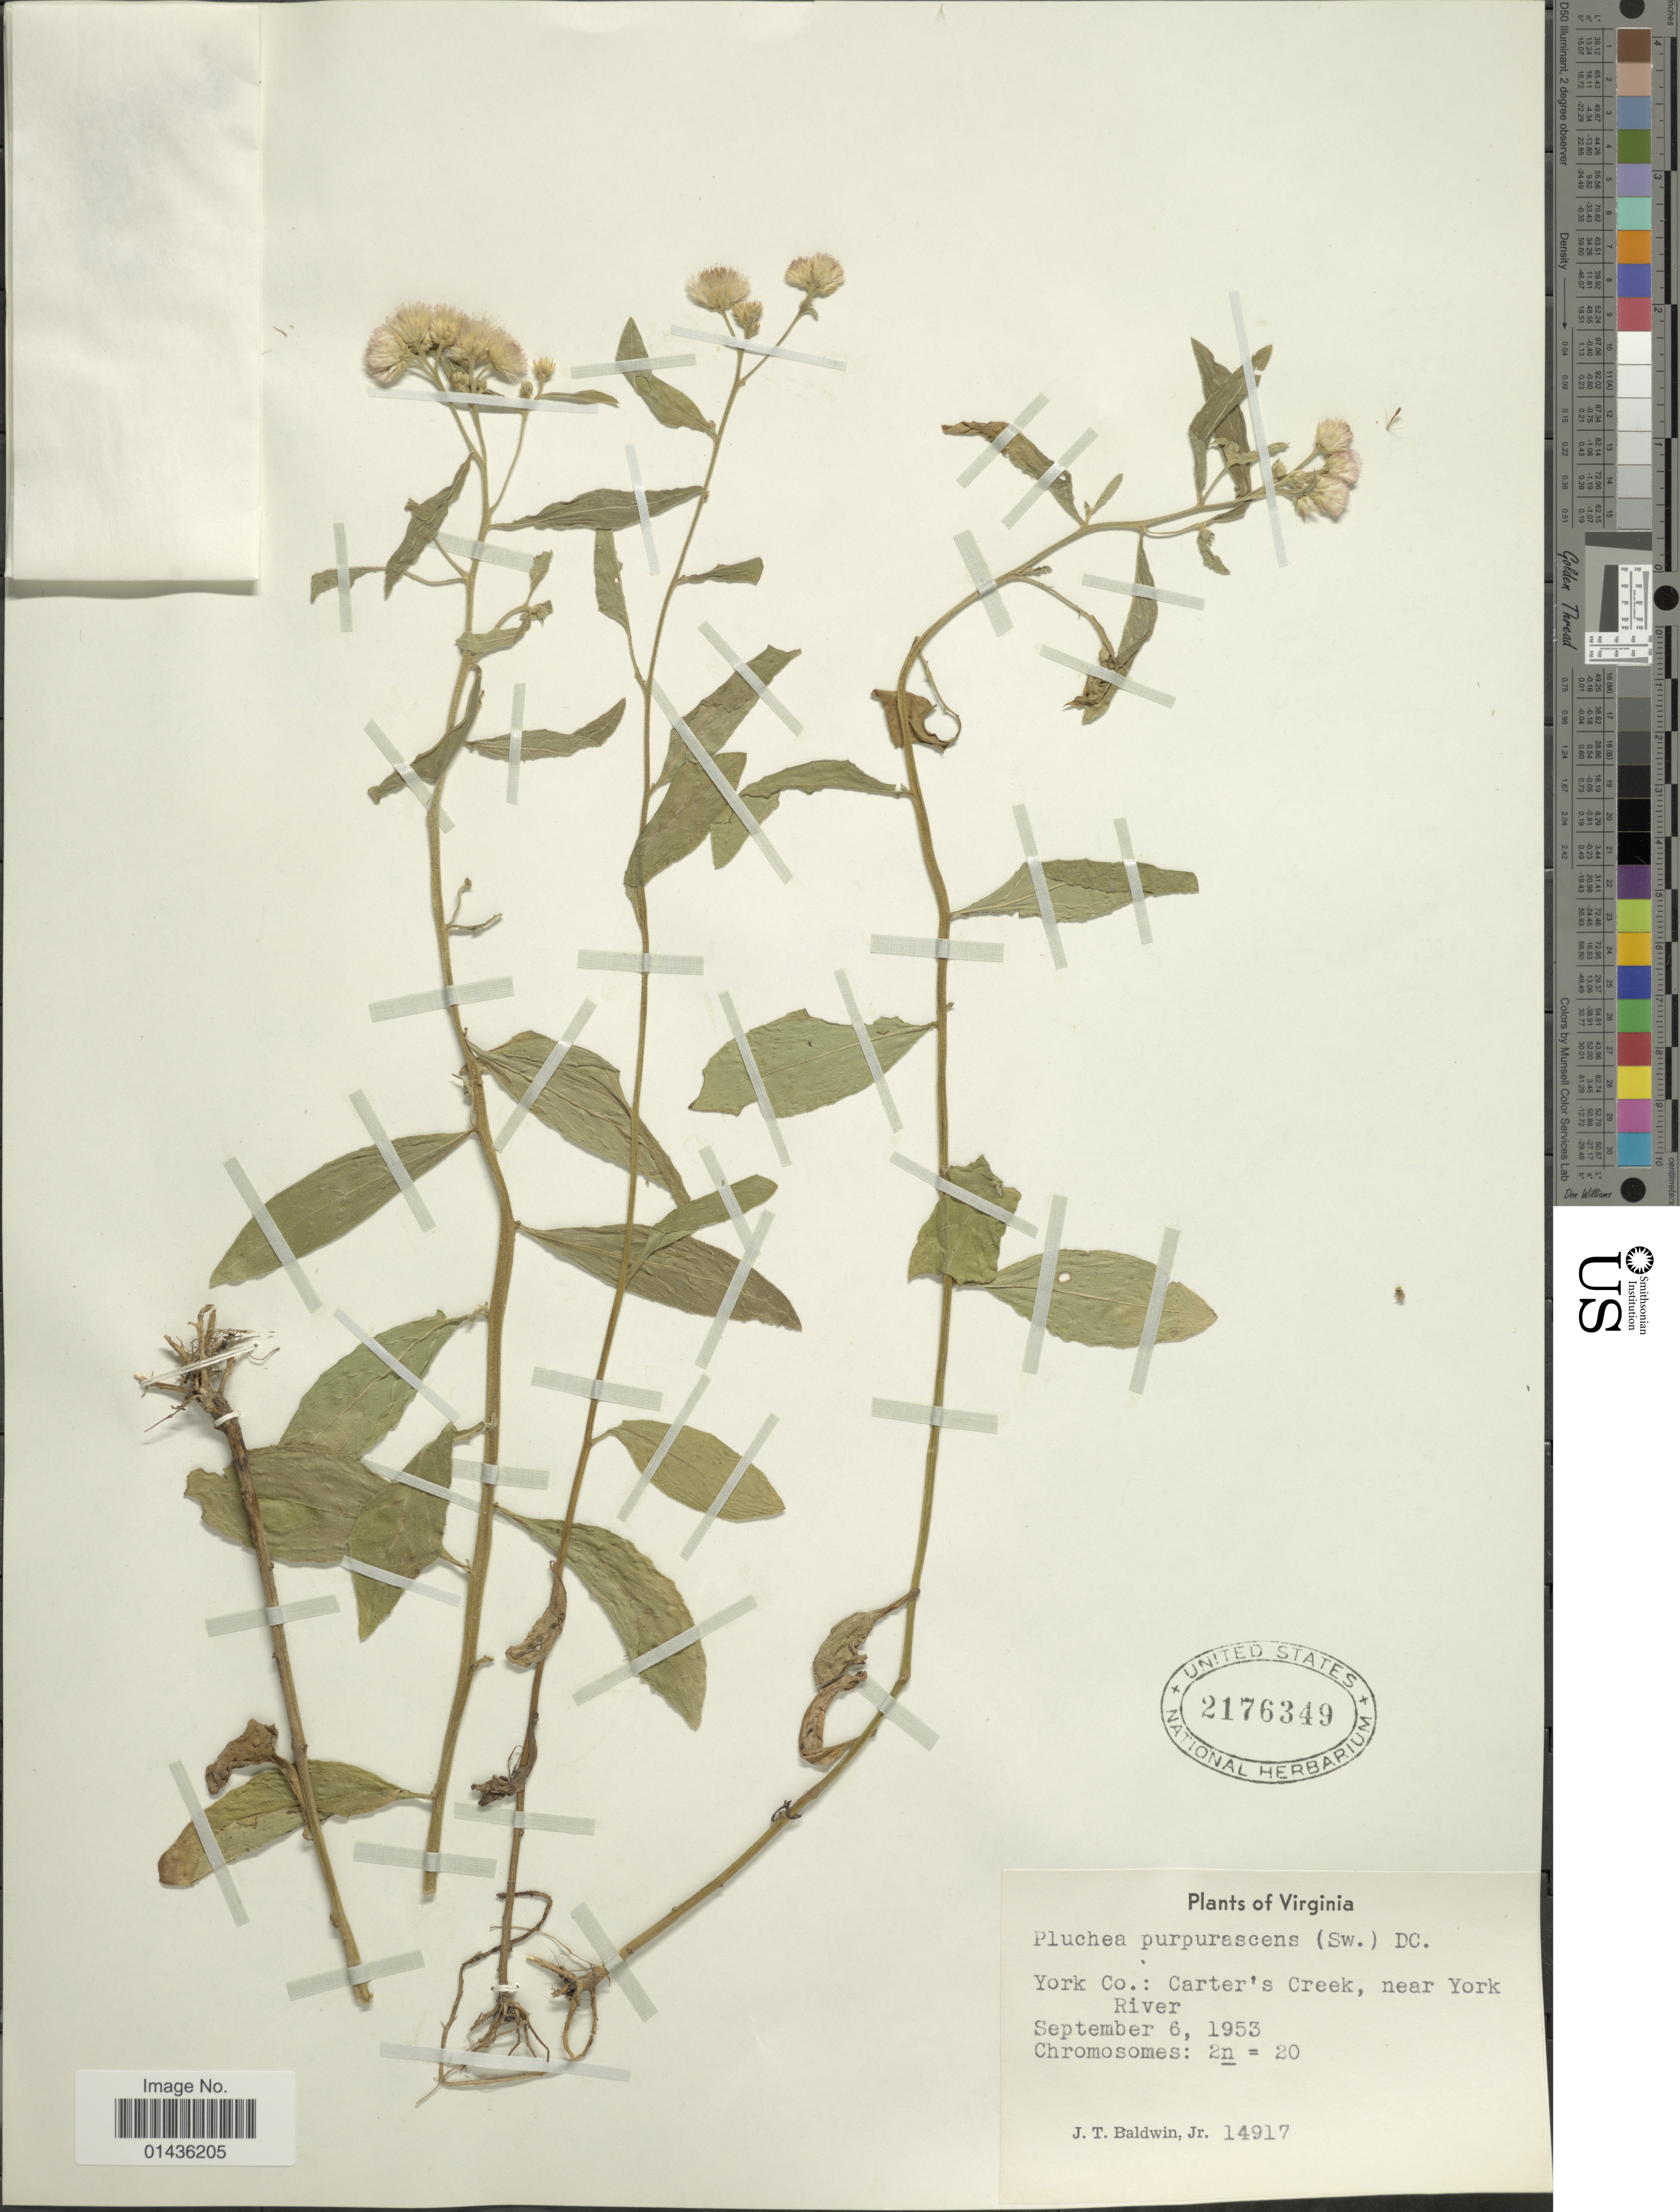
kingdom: Plantae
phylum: Tracheophyta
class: Magnoliopsida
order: Asterales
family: Asteraceae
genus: Pluchea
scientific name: Pluchea odorata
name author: (L.) Cass.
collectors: J. T. Baldwin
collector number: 14917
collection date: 1953-09-06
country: United States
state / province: Virginia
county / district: York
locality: York Co., Carter's Creek, near York River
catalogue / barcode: US 2176349